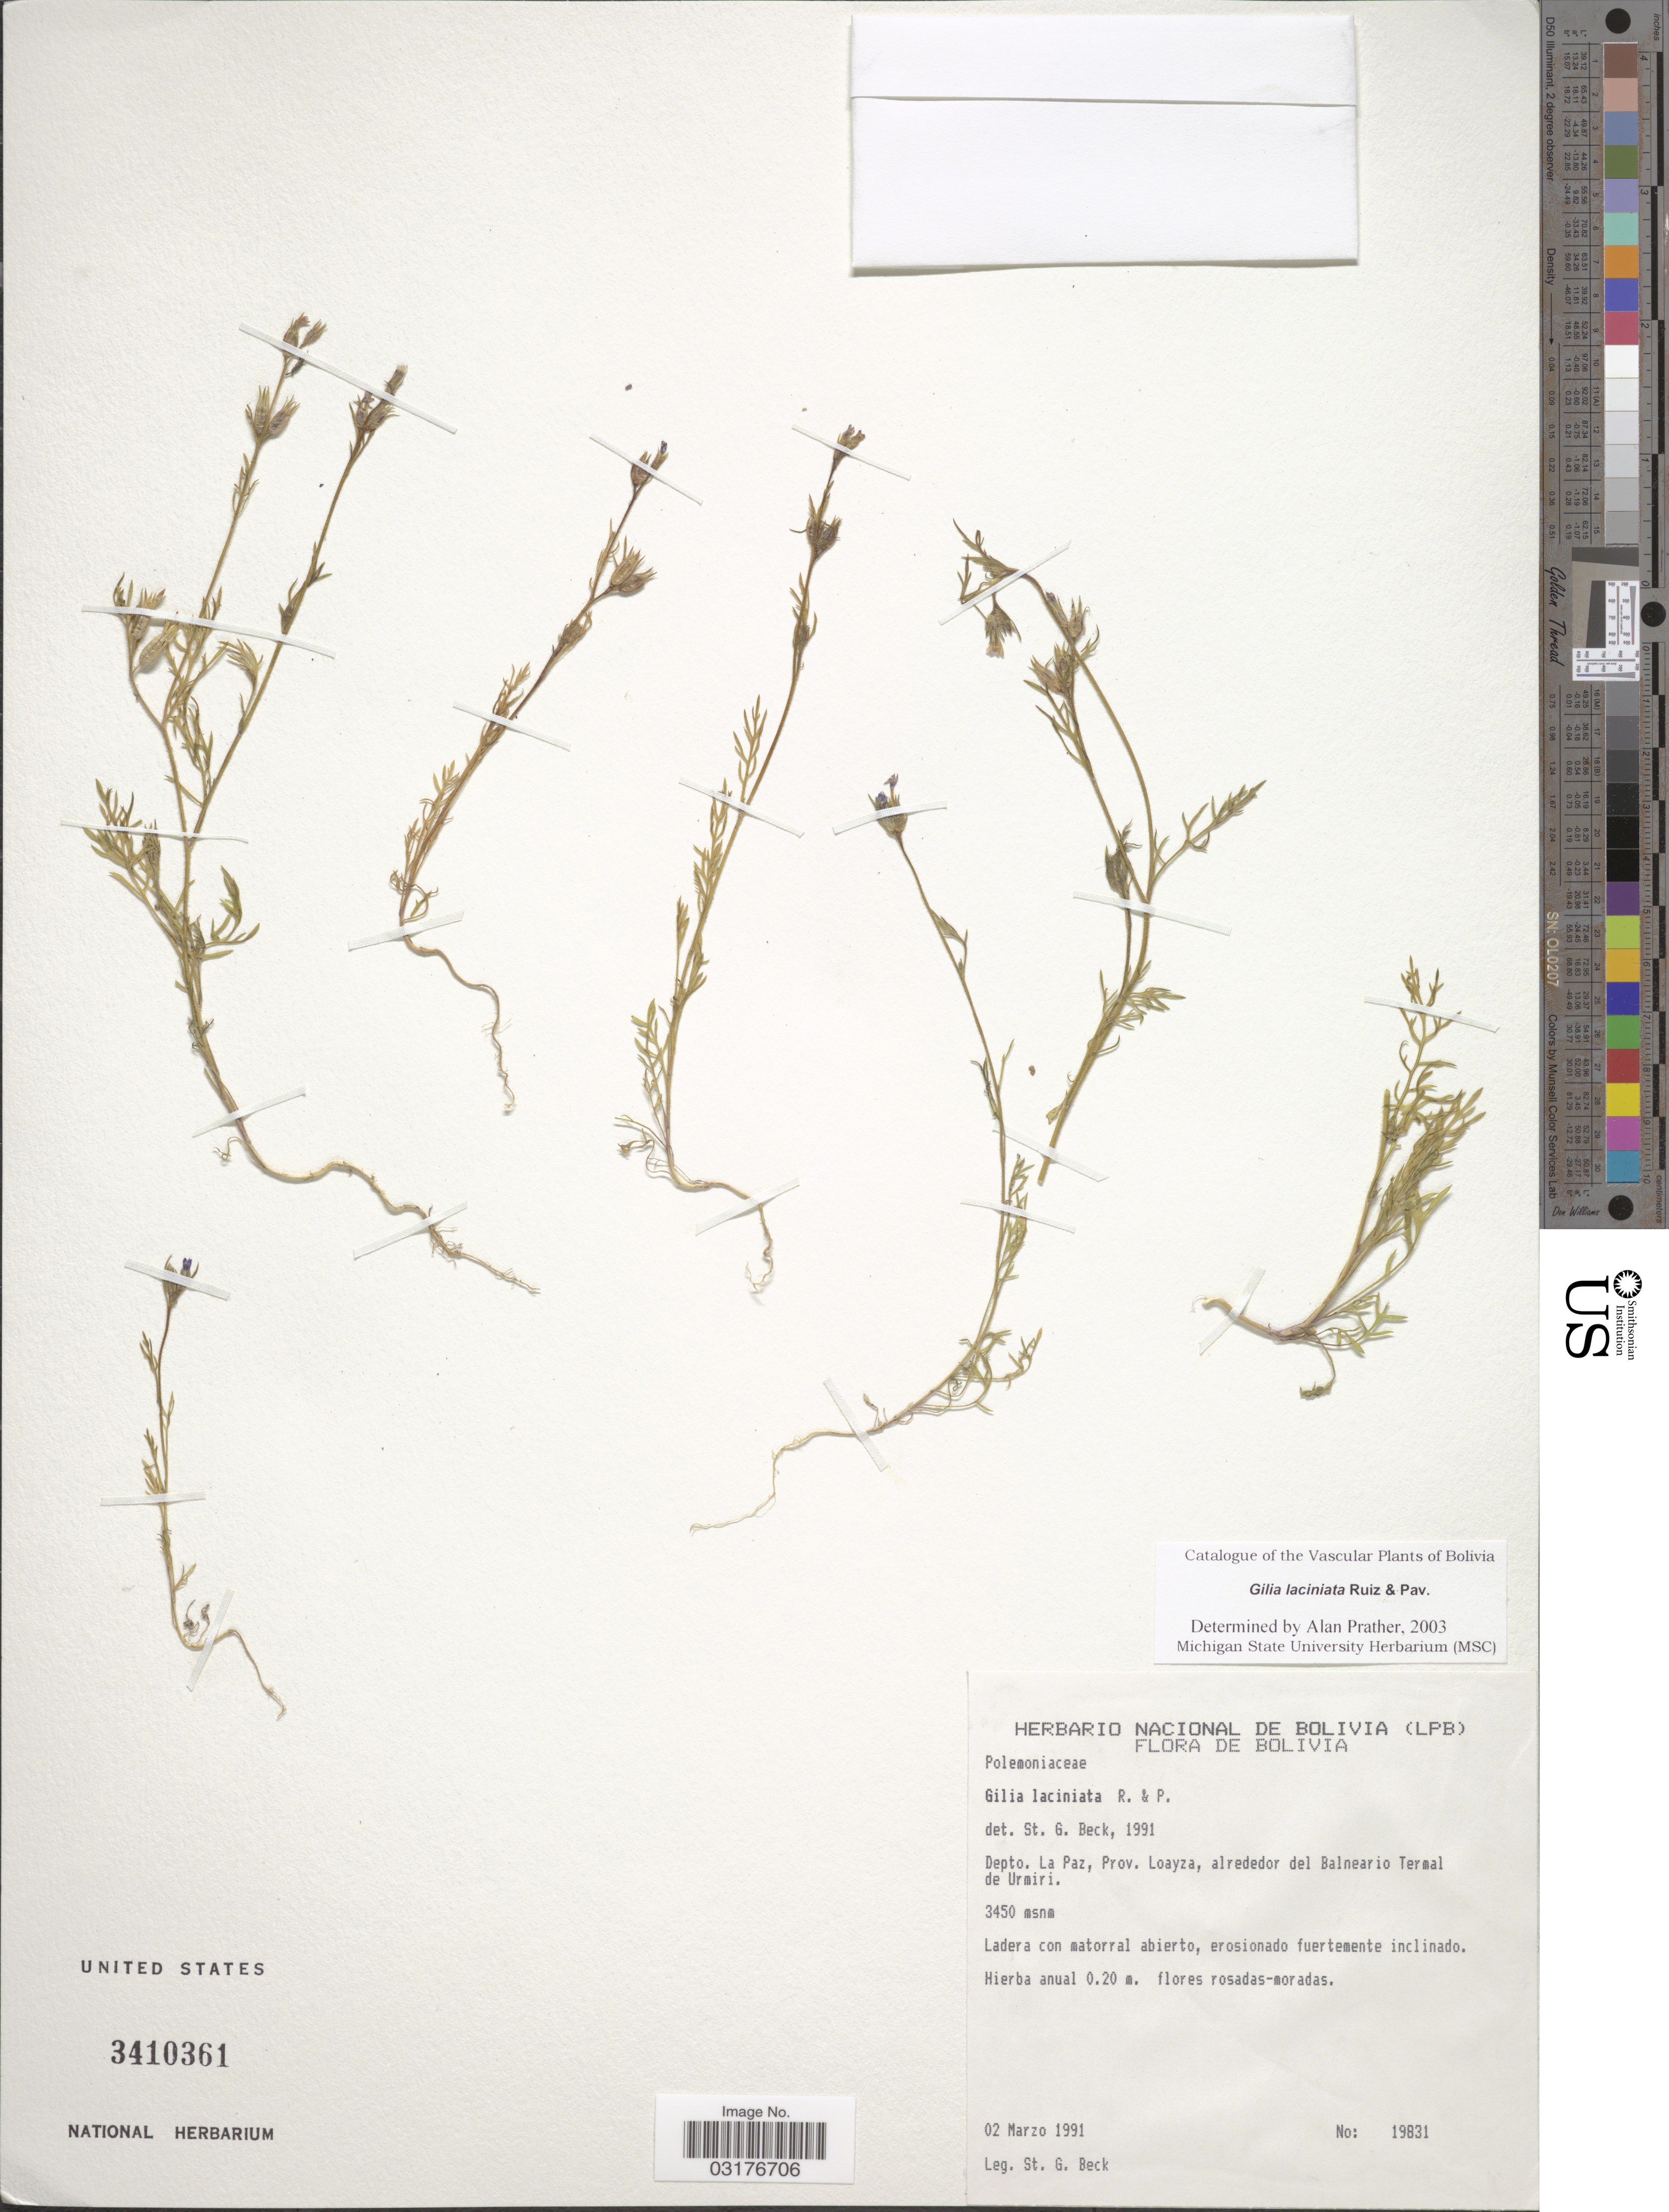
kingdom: Plantae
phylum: Tracheophyta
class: Magnoliopsida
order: Ericales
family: Polemoniaceae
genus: Gilia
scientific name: Gilia laciniata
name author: Ruiz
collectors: S. G. Beck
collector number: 19831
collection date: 1991-03-02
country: Bolivia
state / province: La Paz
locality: Depto. La Paz, Prov. Loayza, alrededor del Balneario Termal de Urmiri.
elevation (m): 3450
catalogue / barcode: US 3410361